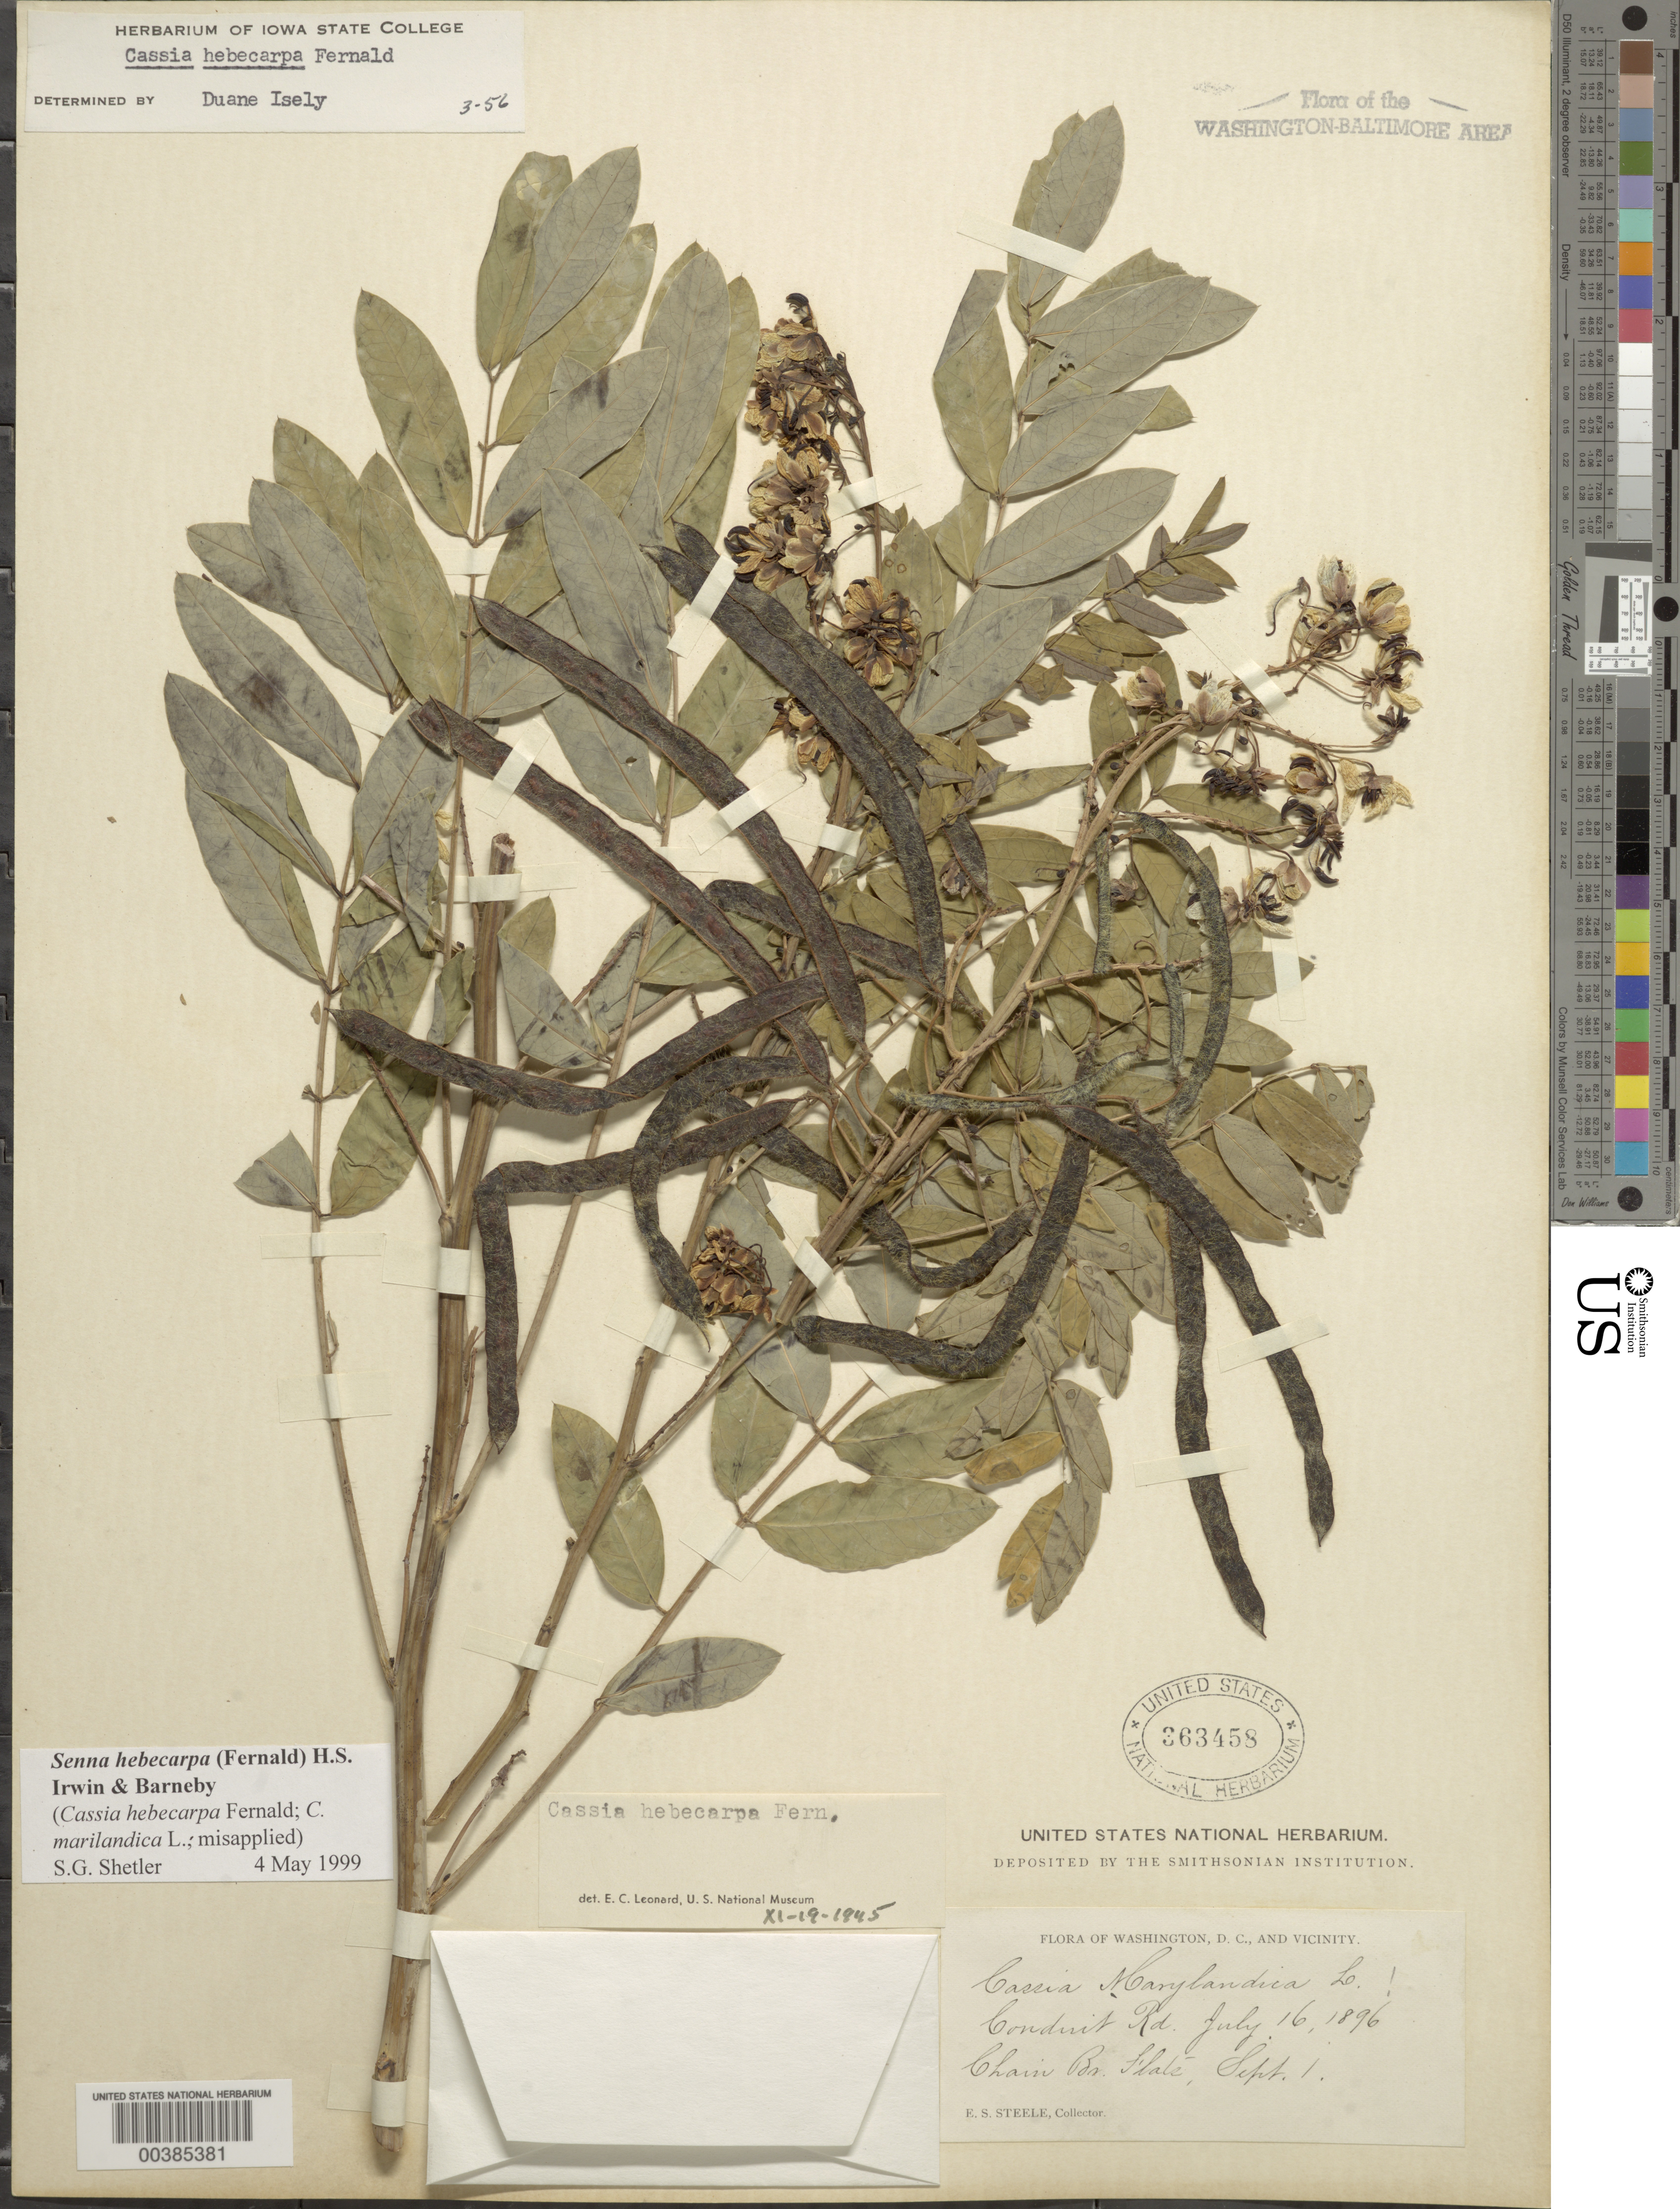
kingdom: Plantae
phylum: Tracheophyta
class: Magnoliopsida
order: Fabales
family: Fabaceae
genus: Senna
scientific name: Senna hebecarpa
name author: (Fernald) H.S. Irwin & Barneby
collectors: E. Steele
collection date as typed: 16 Jul 1896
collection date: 1896-07-16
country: United States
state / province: Maryland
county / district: Montgomery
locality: Conduit Road, and Chain Bridge Flats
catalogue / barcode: US 363458